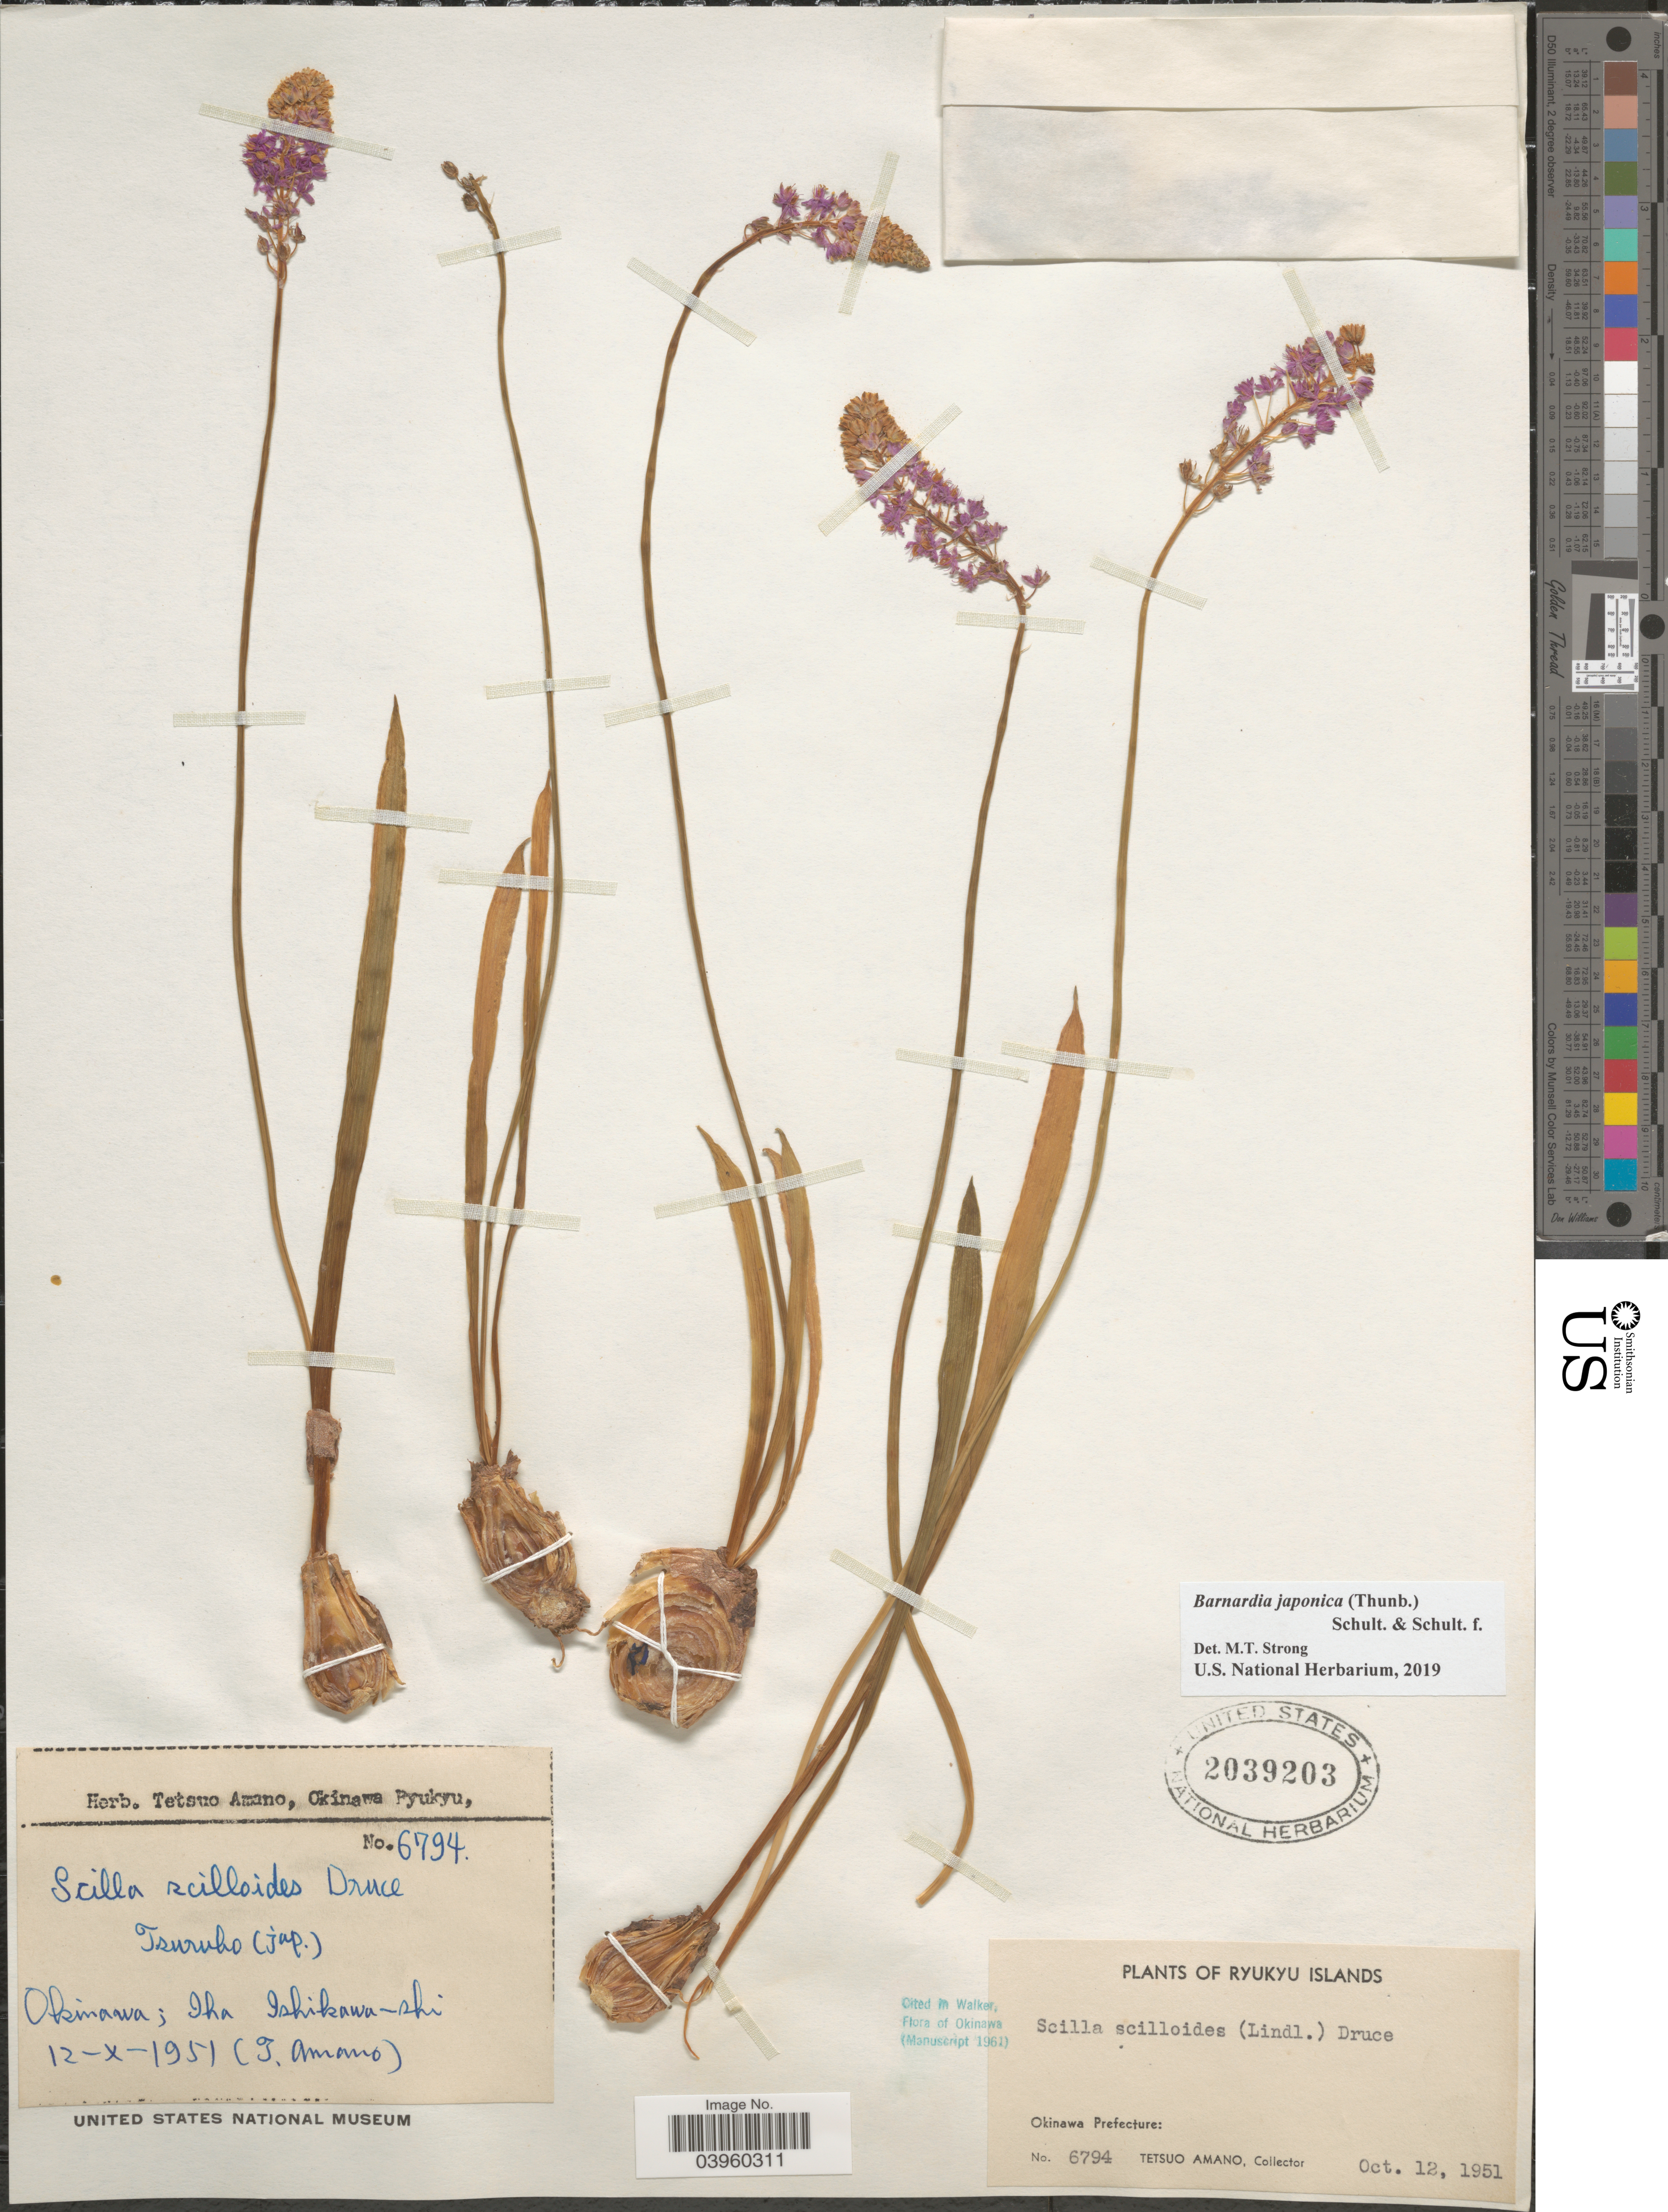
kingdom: Plantae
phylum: Tracheophyta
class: Liliopsida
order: Asparagales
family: Asparagaceae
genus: Barnardia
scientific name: Barnardia japonica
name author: (Thunb.) Schult. & Schult. f.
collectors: T. Amano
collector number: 6794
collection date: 1951-10-12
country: Japan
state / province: Okinawa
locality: Ryukyu Islands. Okinawa; Iha Ishikawa-shi. Okinawa Prefecture.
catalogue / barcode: US 2039203